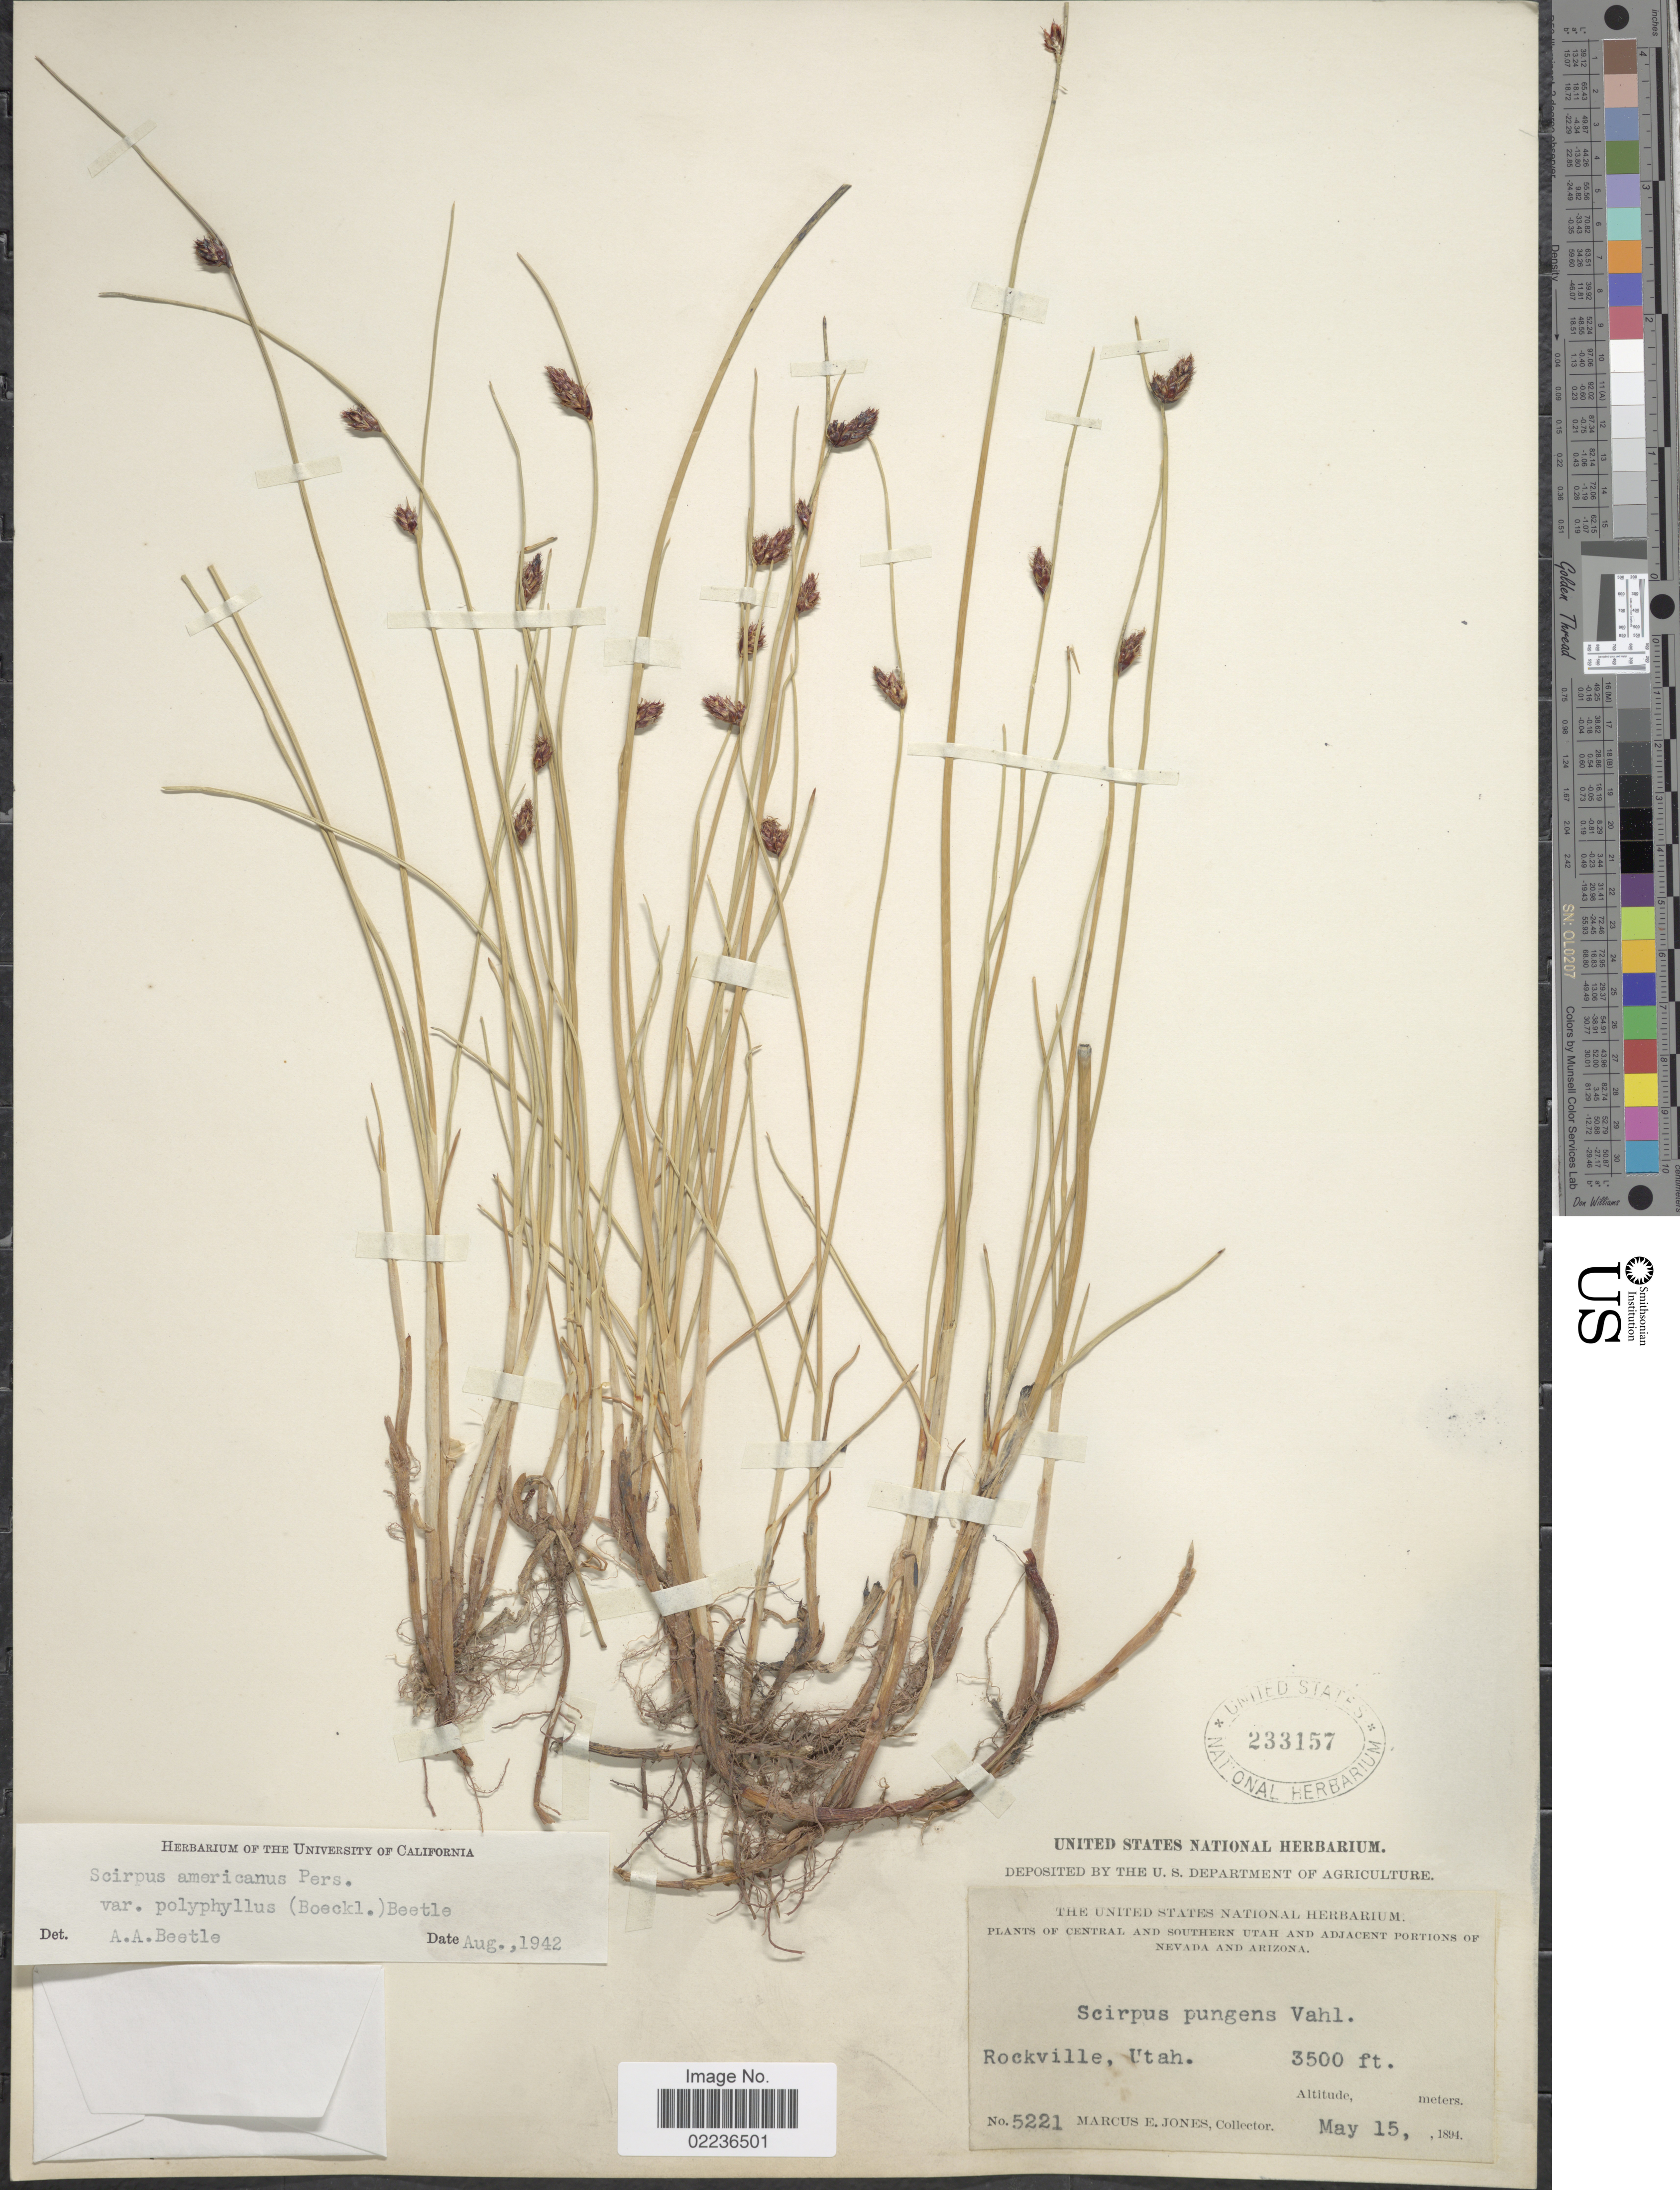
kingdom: Plantae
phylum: Tracheophyta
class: Liliopsida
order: Poales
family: Cyperaceae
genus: Schoenoplectus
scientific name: Schoenoplectus pungens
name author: (Vahl) Palla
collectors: M. E. Jones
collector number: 5221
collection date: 1894-05-15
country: United States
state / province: Utah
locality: Central and Southern Utah, Rockville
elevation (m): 1067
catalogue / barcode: US 233157